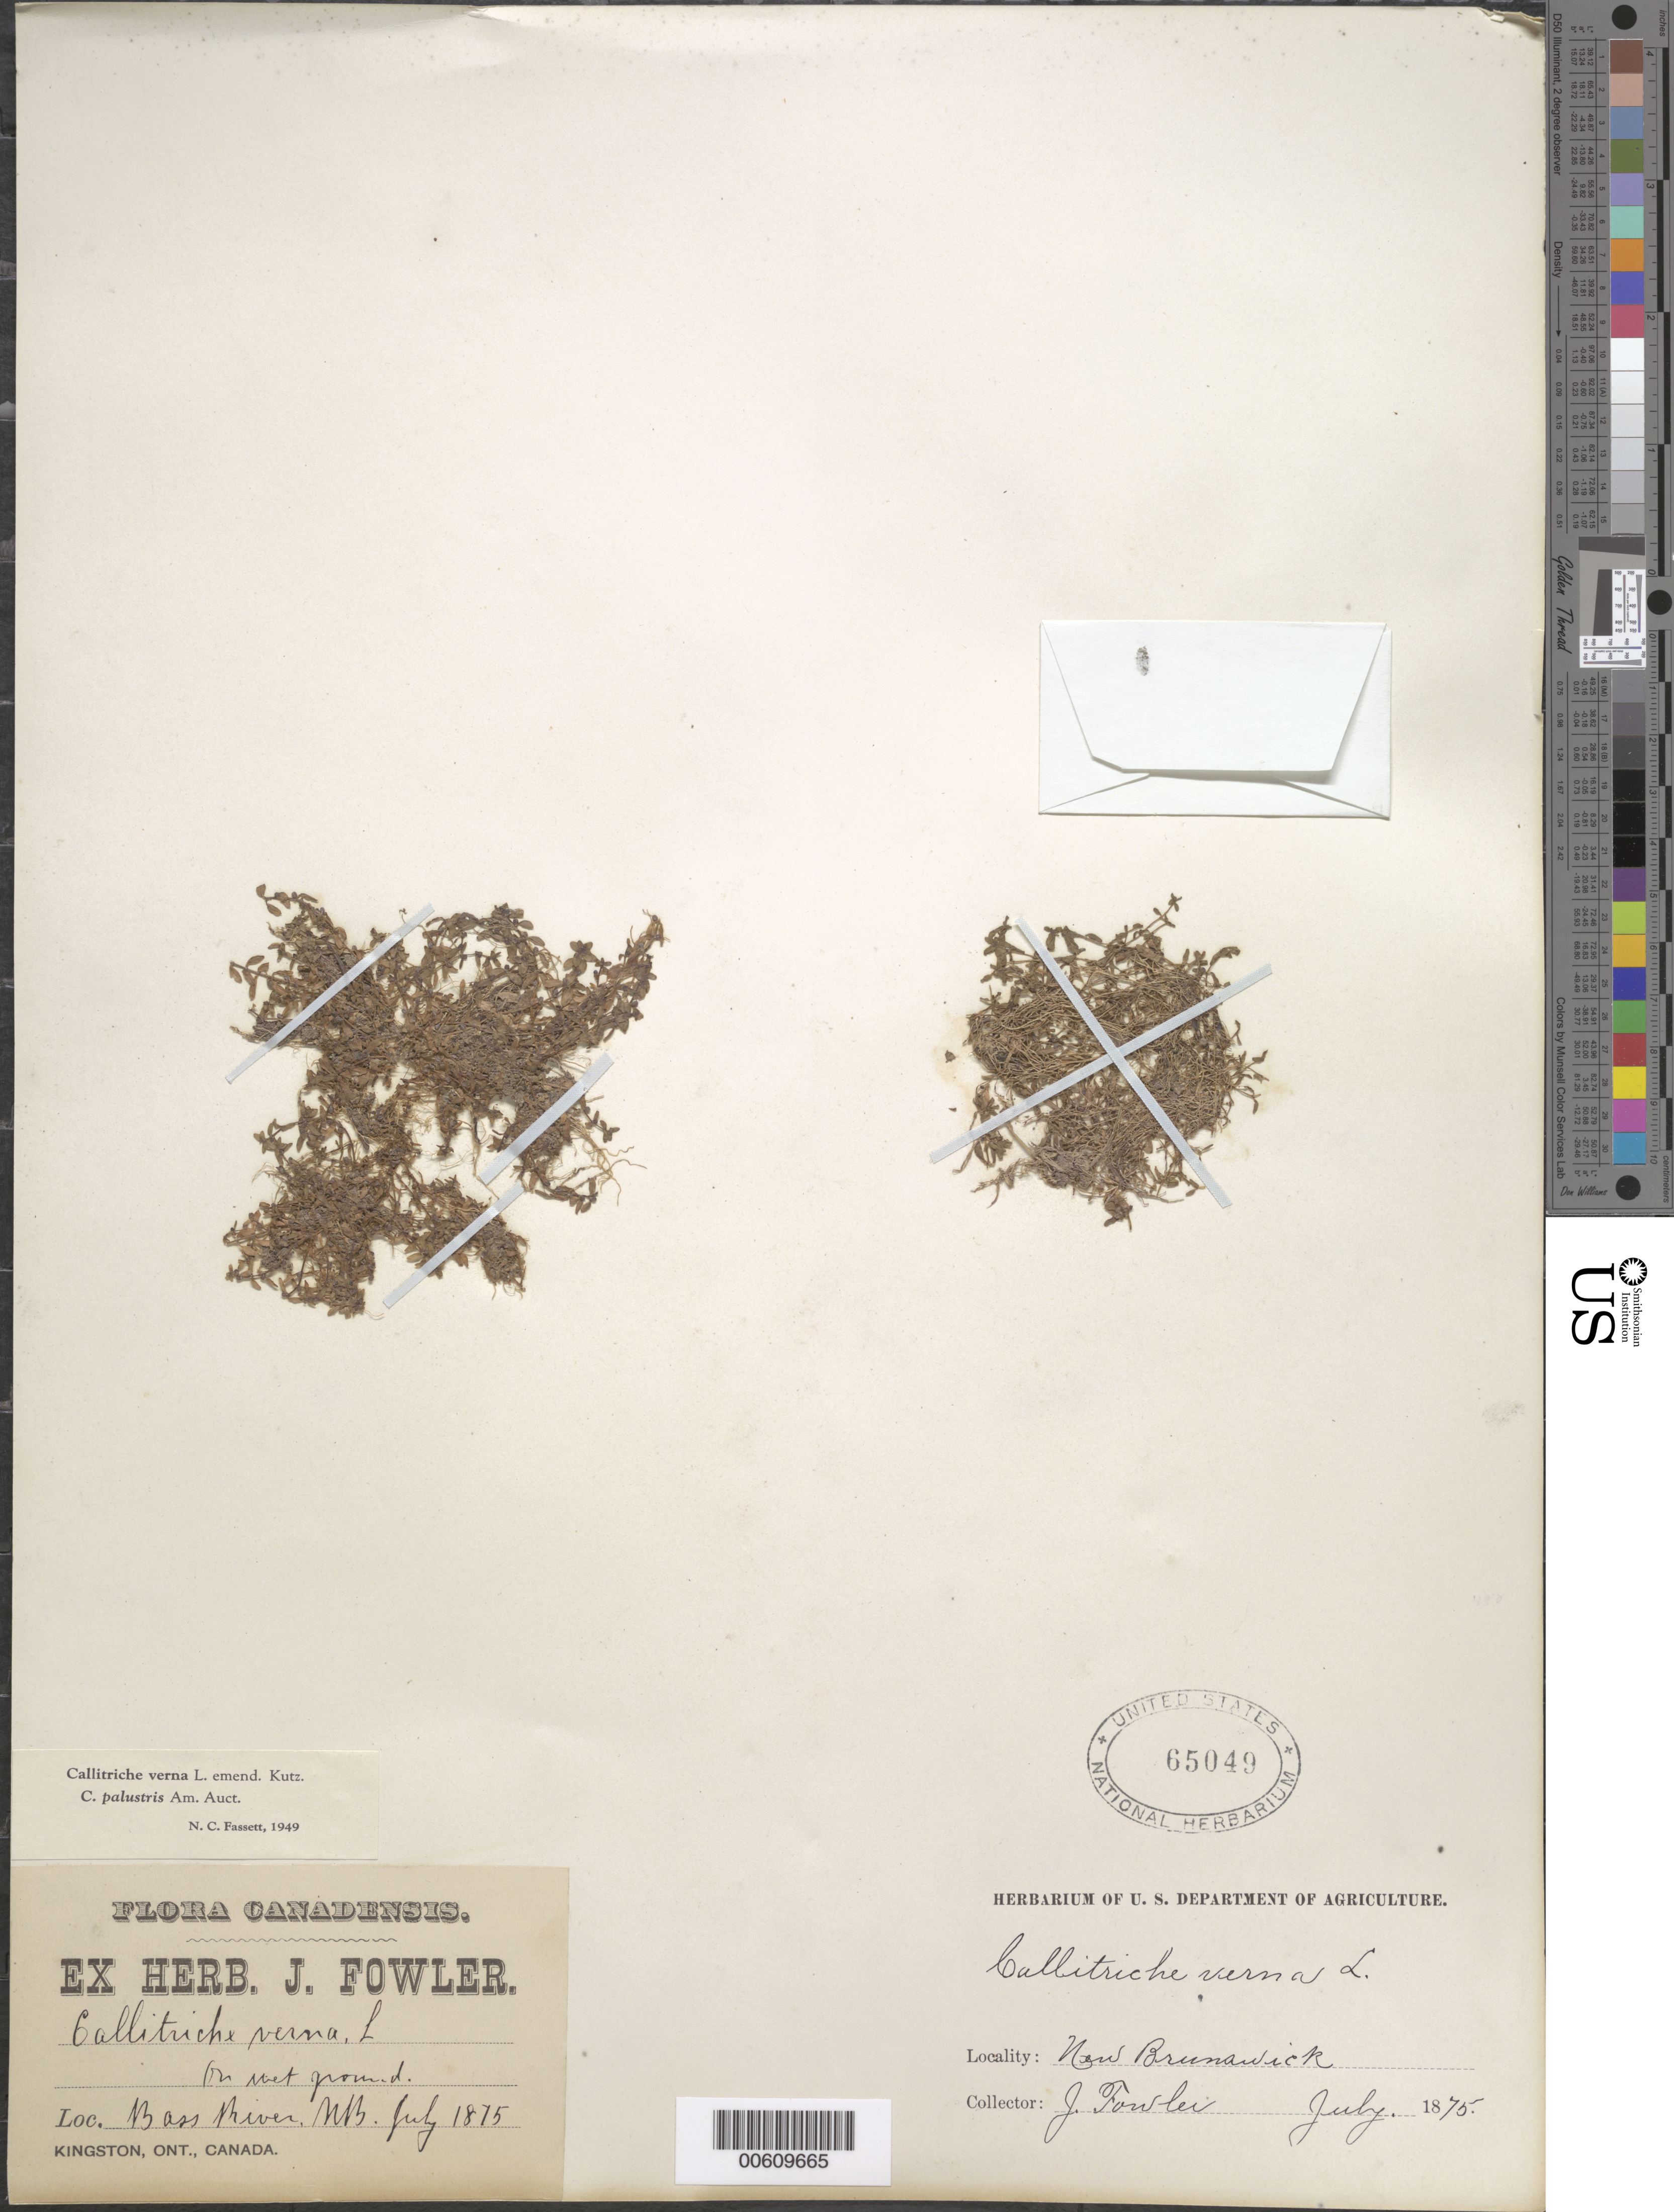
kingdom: Plantae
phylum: Tracheophyta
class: Magnoliopsida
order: Lamiales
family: Plantaginaceae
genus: Callitriche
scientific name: Callitriche verna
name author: L.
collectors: J. P. Fowler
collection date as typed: Jul 1875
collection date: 1875-07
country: Canada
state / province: New Brunswick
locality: Bass River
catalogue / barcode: US 65049